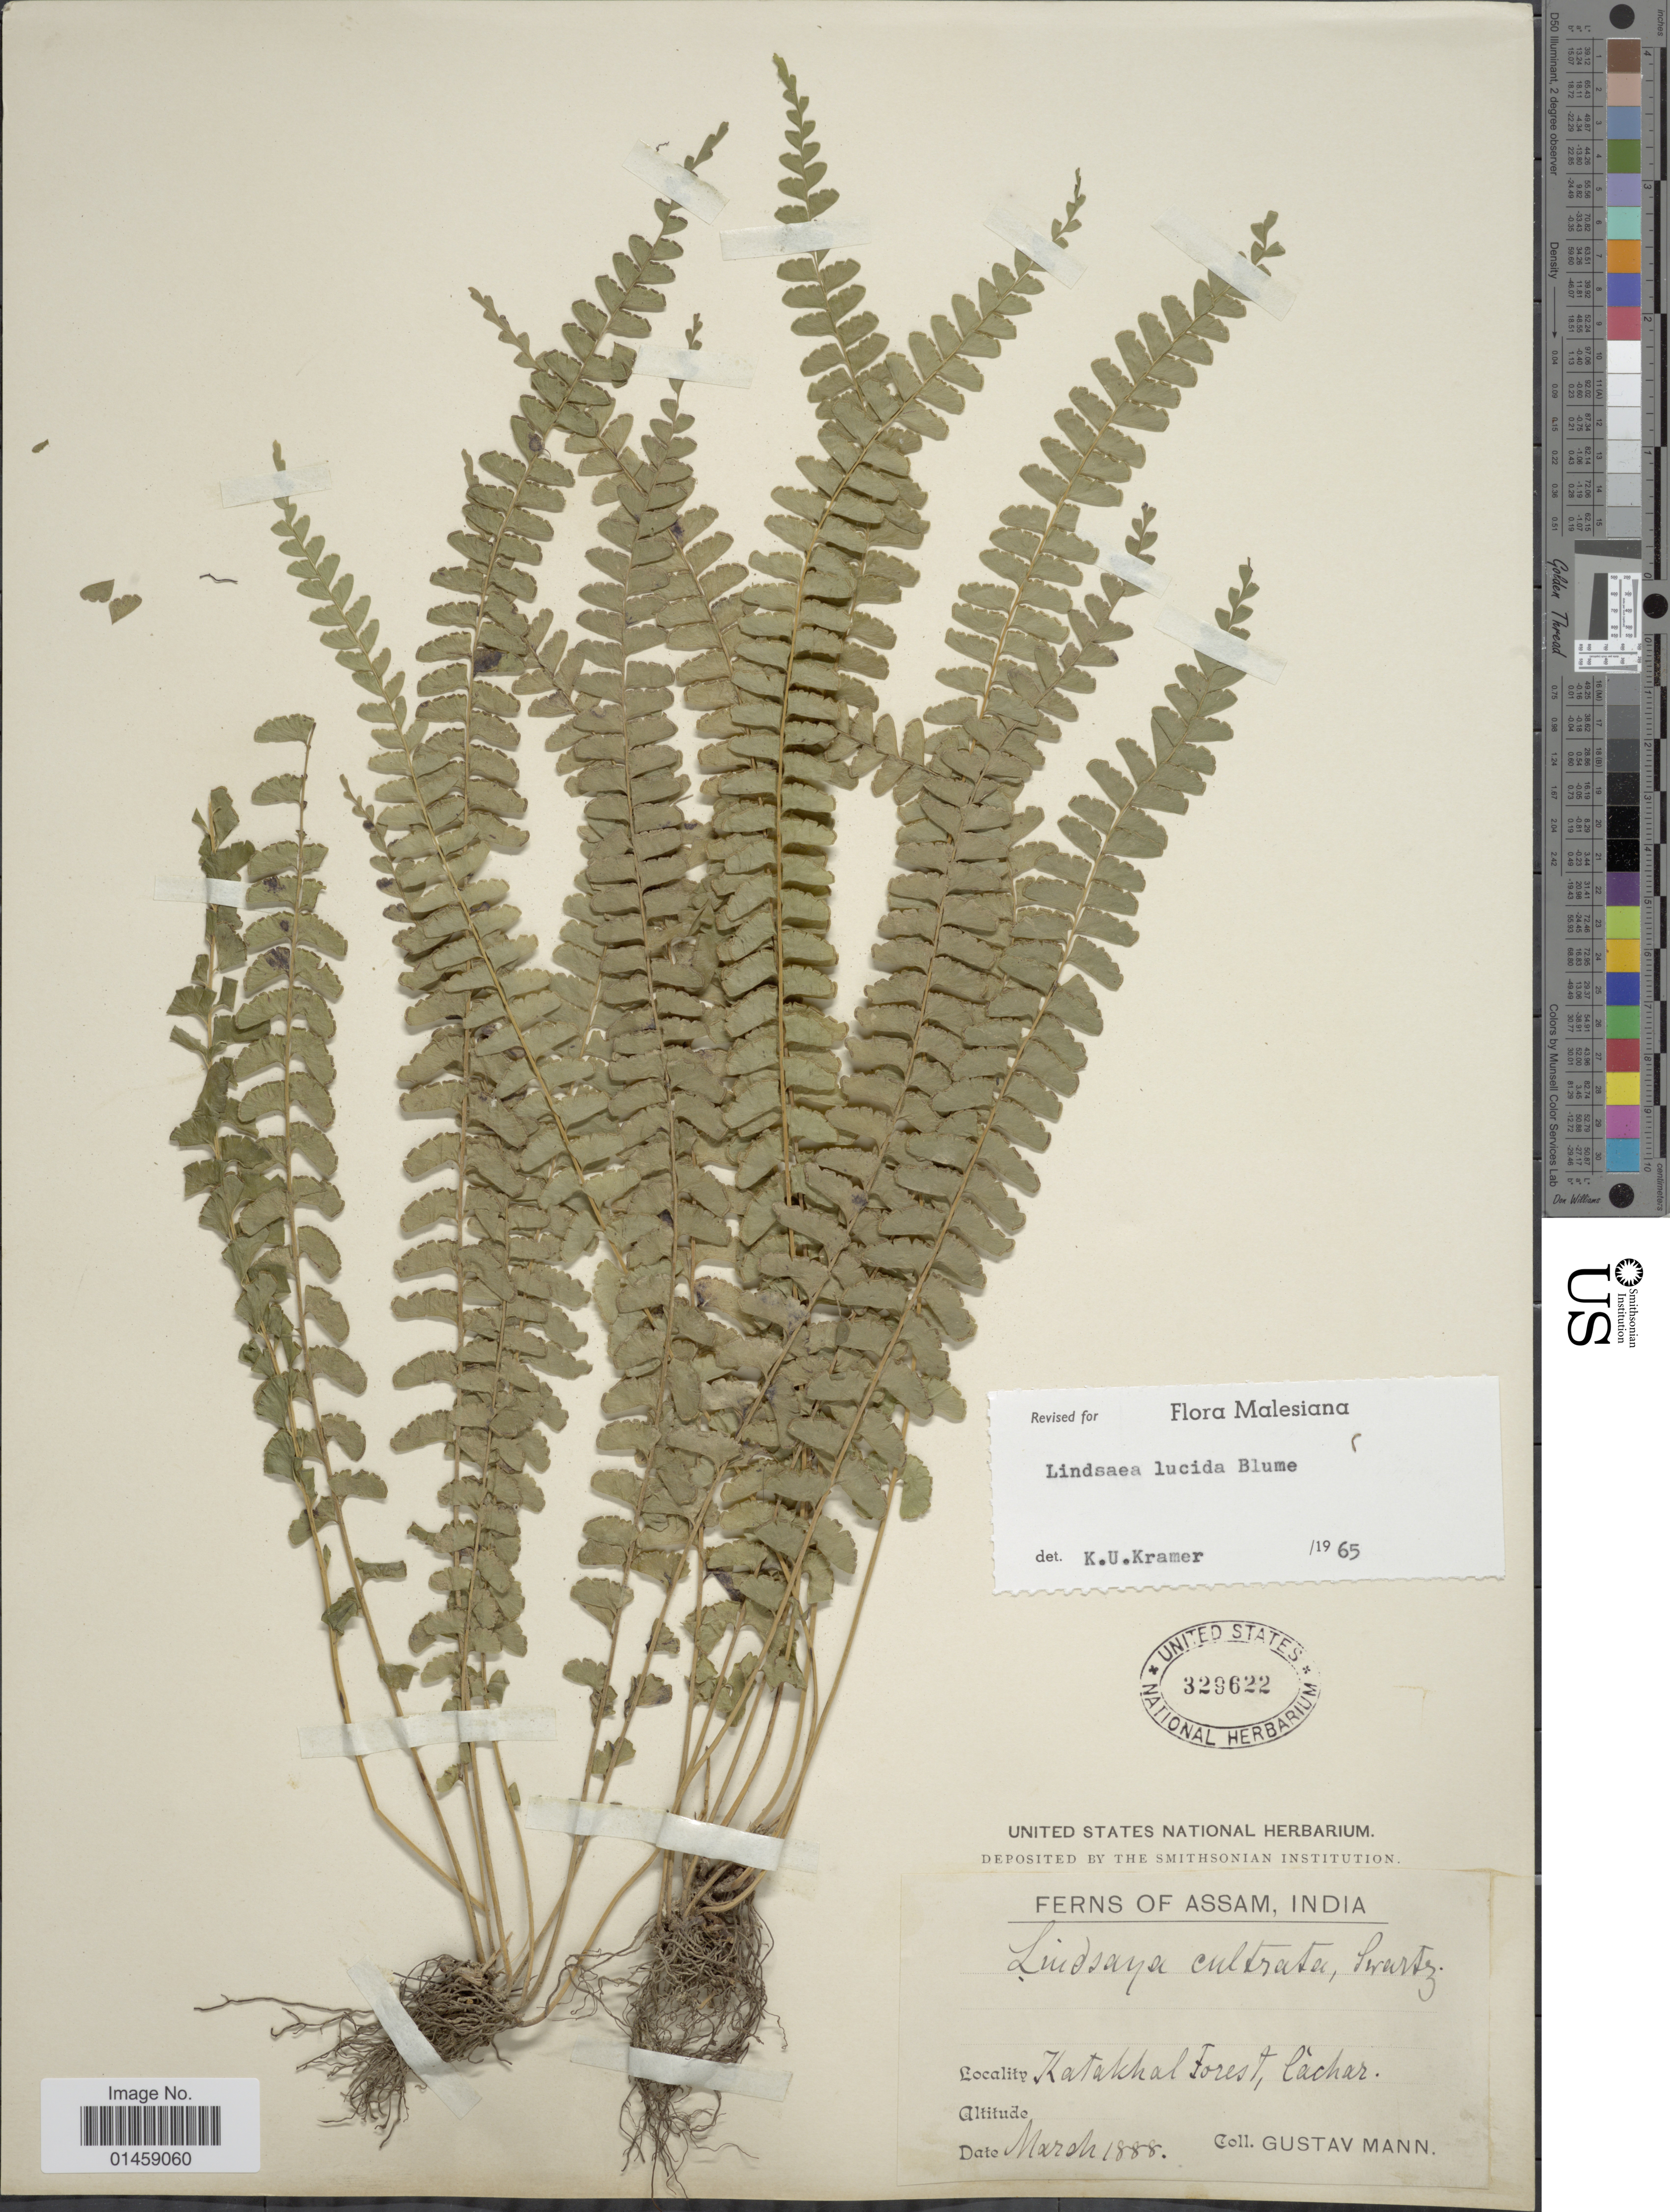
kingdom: Plantae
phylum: Tracheophyta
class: Polypodiopsida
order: Polypodiales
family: Lindsaeaceae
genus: Lindsaea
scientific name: Lindsaea lucida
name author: Blume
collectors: G. Mann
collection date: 1888-03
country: India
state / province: Assam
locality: Katakhal Forest, Cachar.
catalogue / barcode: US 329622